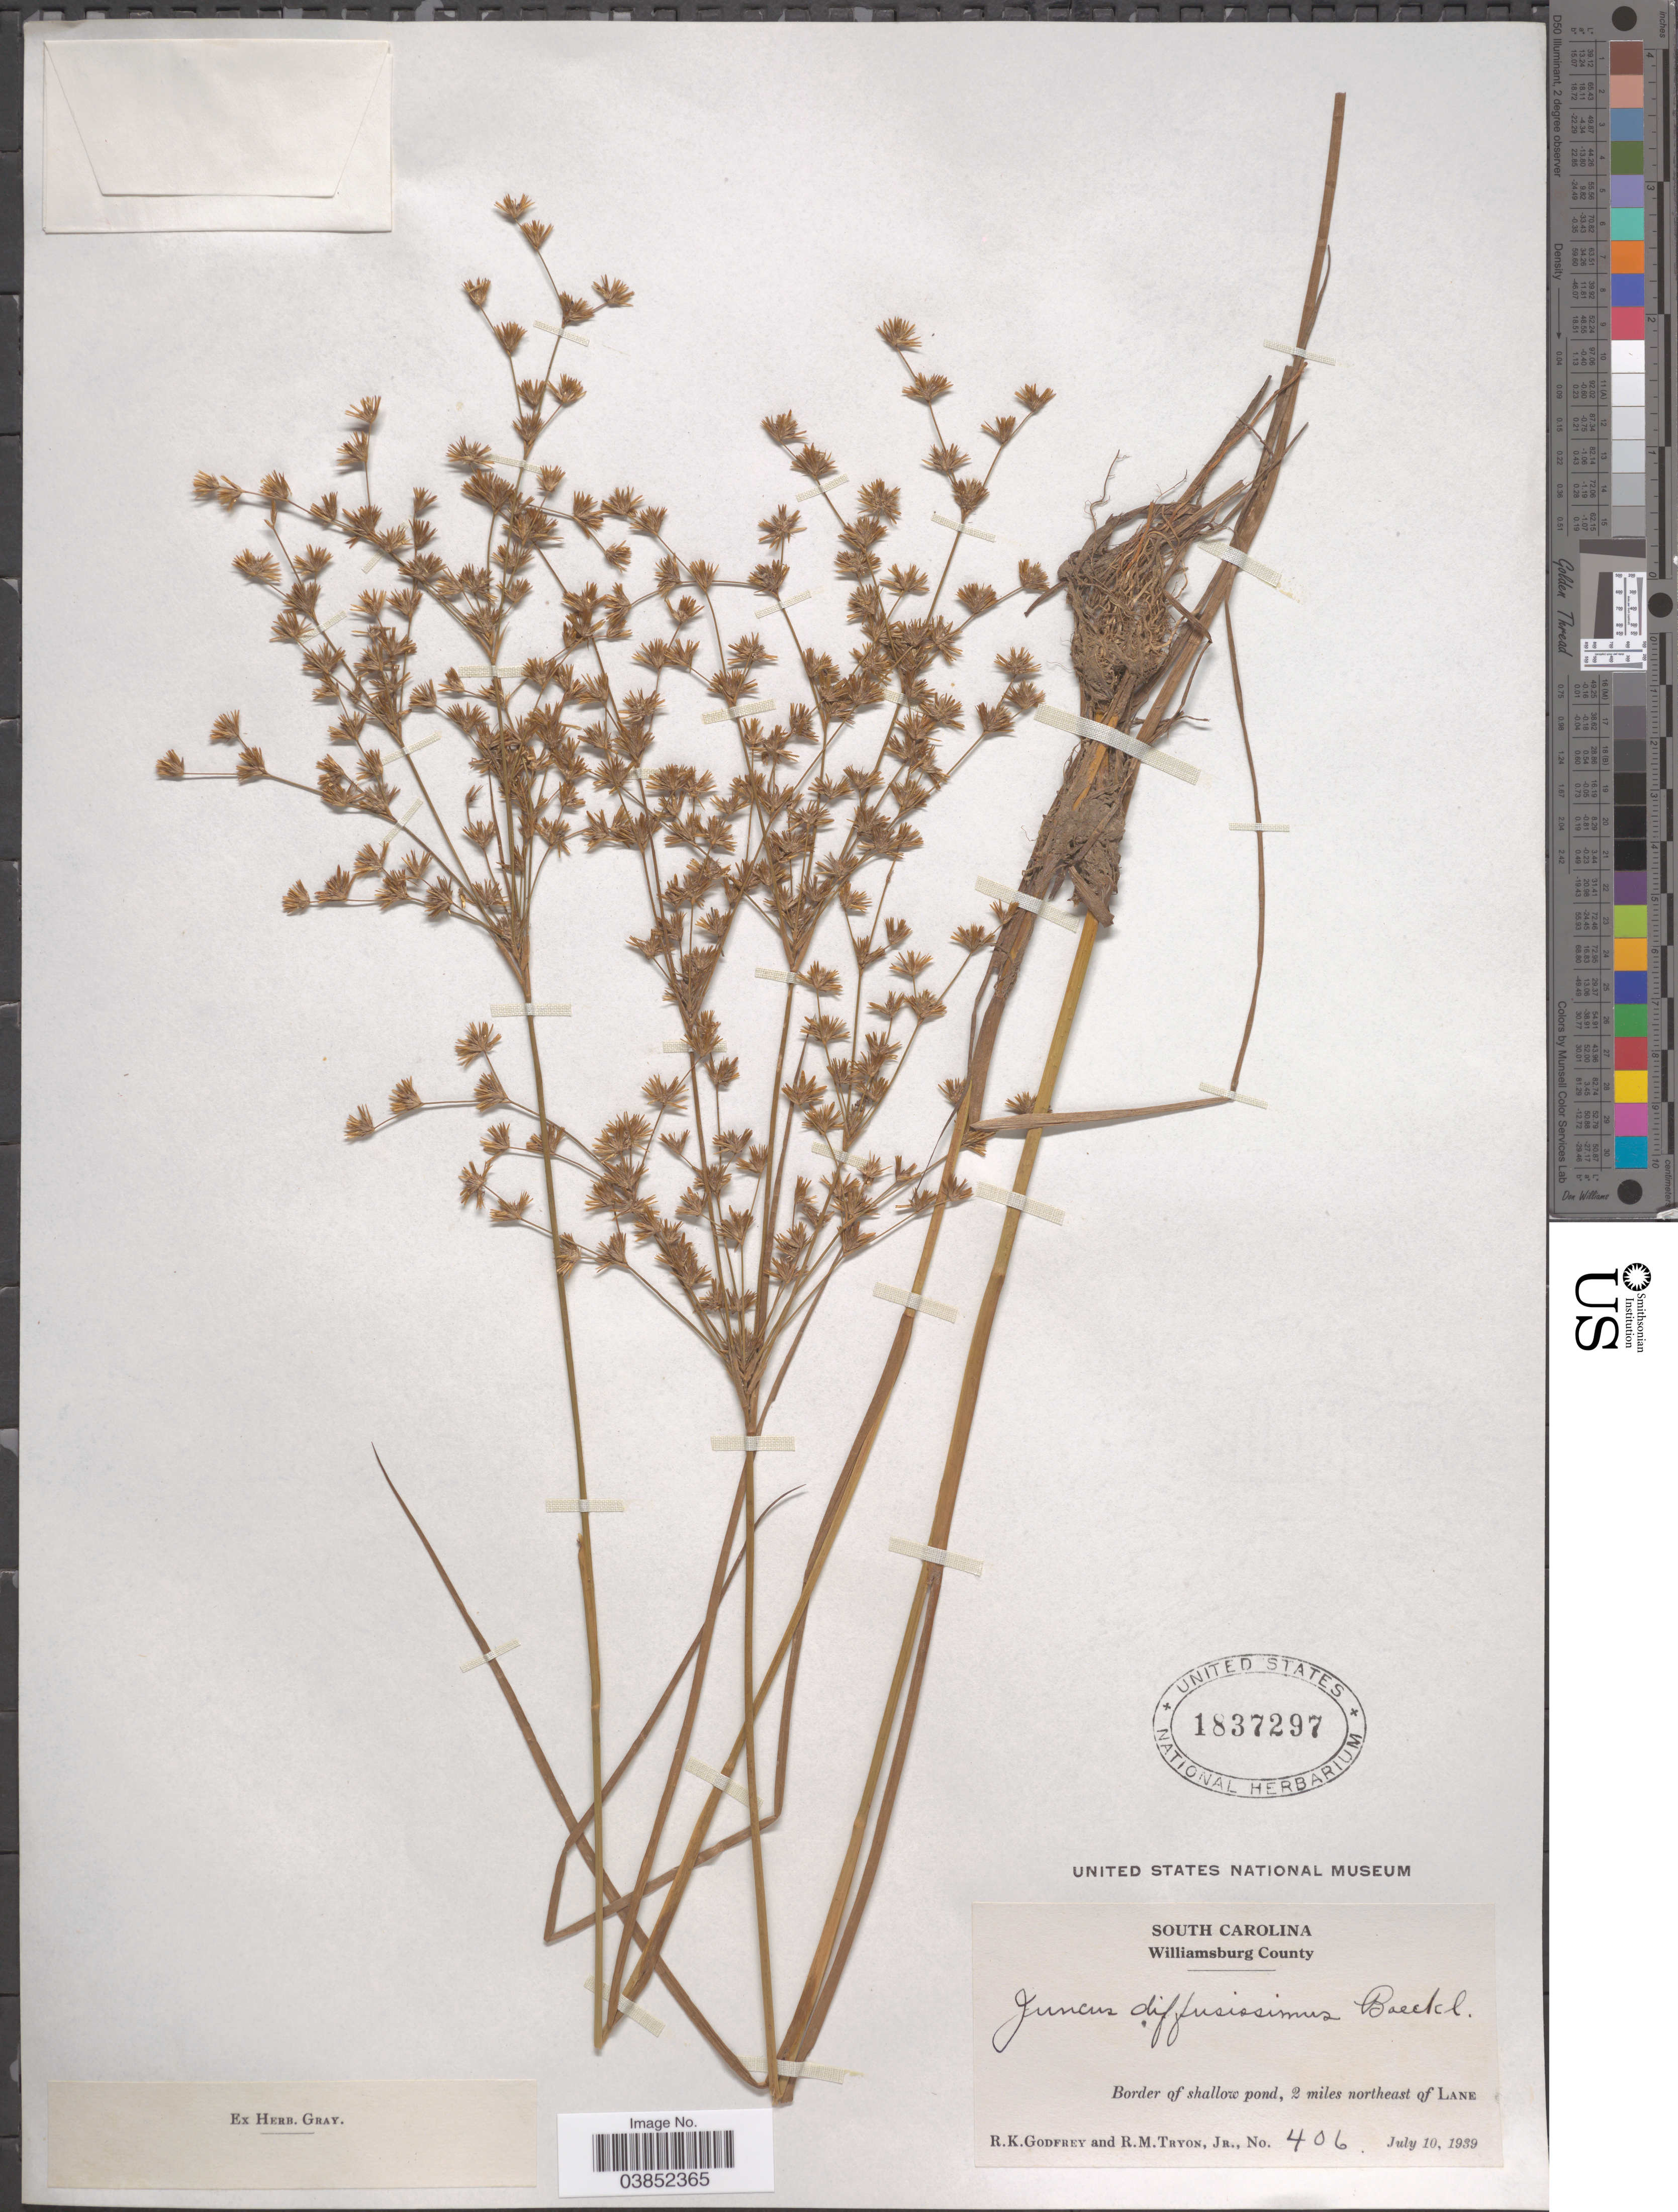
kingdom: Plantae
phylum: Tracheophyta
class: Liliopsida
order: Poales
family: Juncaceae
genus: Juncus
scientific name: Juncus diffusissimus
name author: Buckley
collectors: R. K. Godfrey & R. Tryon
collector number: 406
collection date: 1939-07-10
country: United States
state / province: South Carolina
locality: Williamsburg County. Border of shallow pond, 2 miles northeast of Lane.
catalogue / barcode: US 1837297